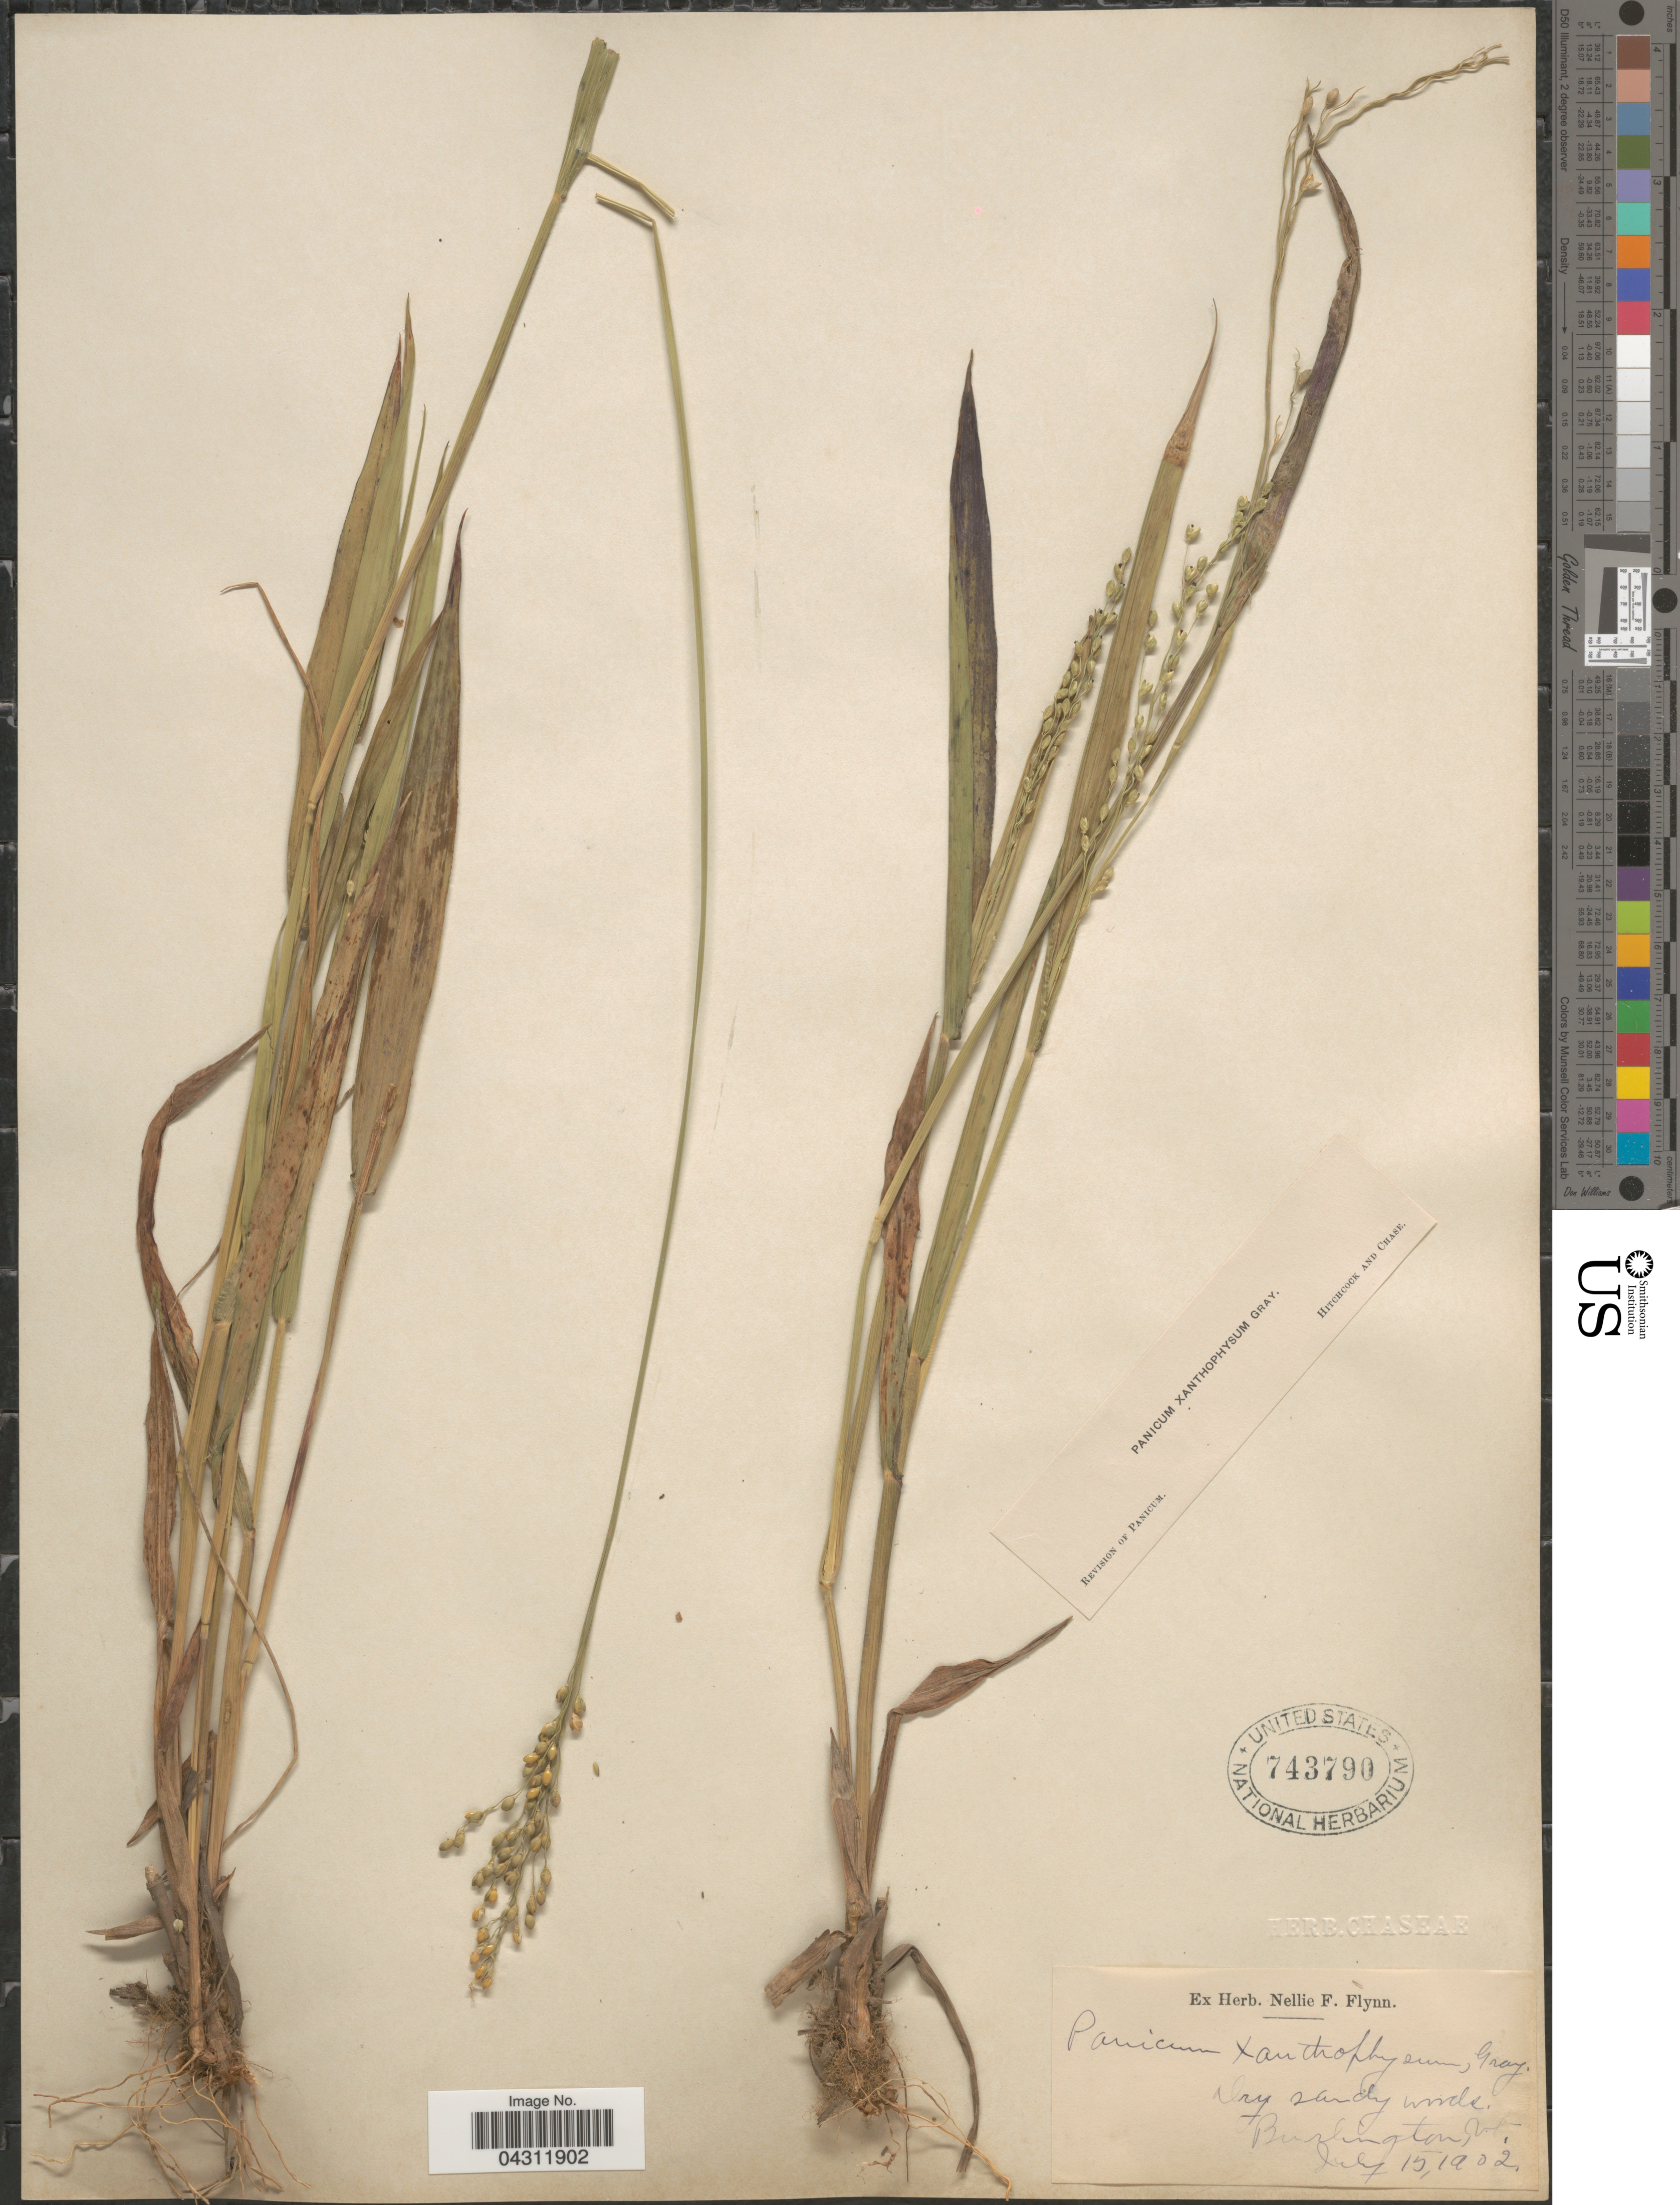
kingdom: Plantae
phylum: Tracheophyta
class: Liliopsida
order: Poales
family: Poaceae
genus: Dichanthelium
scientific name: Dichanthelium xanthophysum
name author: (A. Gray) Freckmann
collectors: Ex Herb. Nellie F. Flynn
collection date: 1902-07-15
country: United States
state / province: Vermont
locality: Dry sandy woods. Burlington.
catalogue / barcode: US 743790